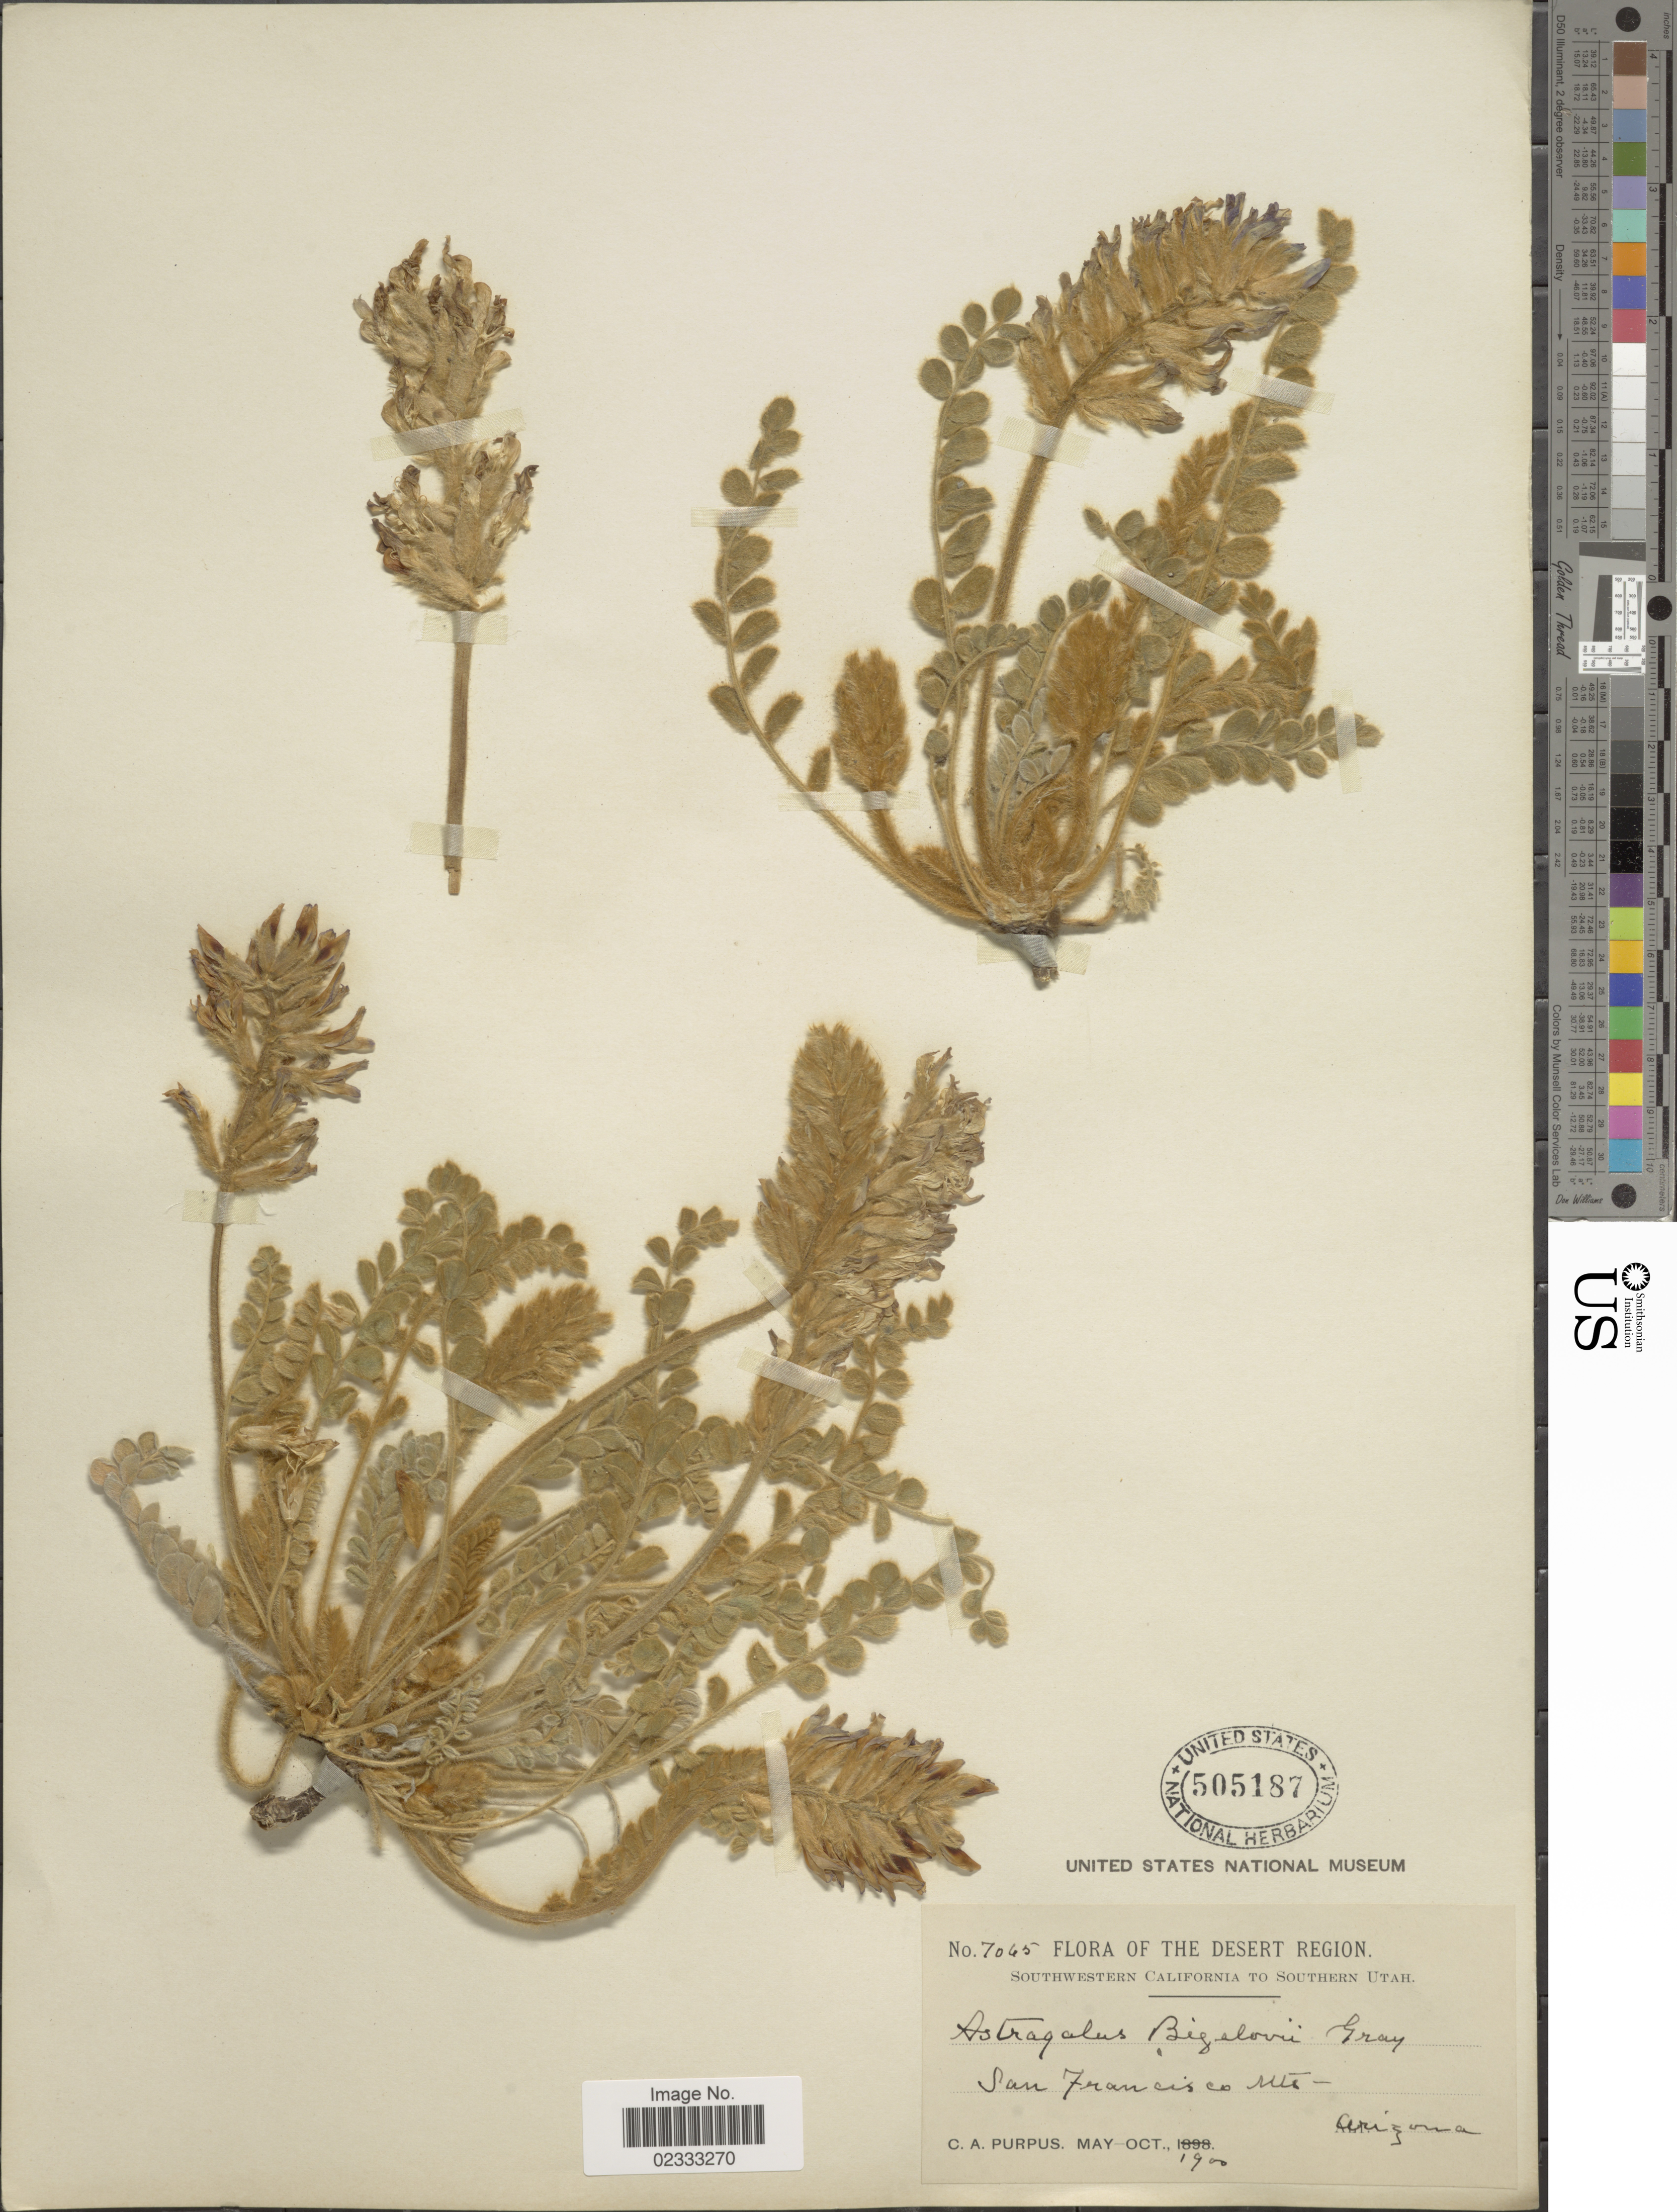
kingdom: Plantae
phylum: Tracheophyta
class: Magnoliopsida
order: Fabales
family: Fabaceae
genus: Astragalus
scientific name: Astragalus mollissimus var. bigelovii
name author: (A. Gray) Barneby ex B.L. Turner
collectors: C. A. Purpus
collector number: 7045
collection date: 1900-05/1900-10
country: United States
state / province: Arizona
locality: San Francisco Mts, Arizona. Desert Region.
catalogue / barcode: US 505187